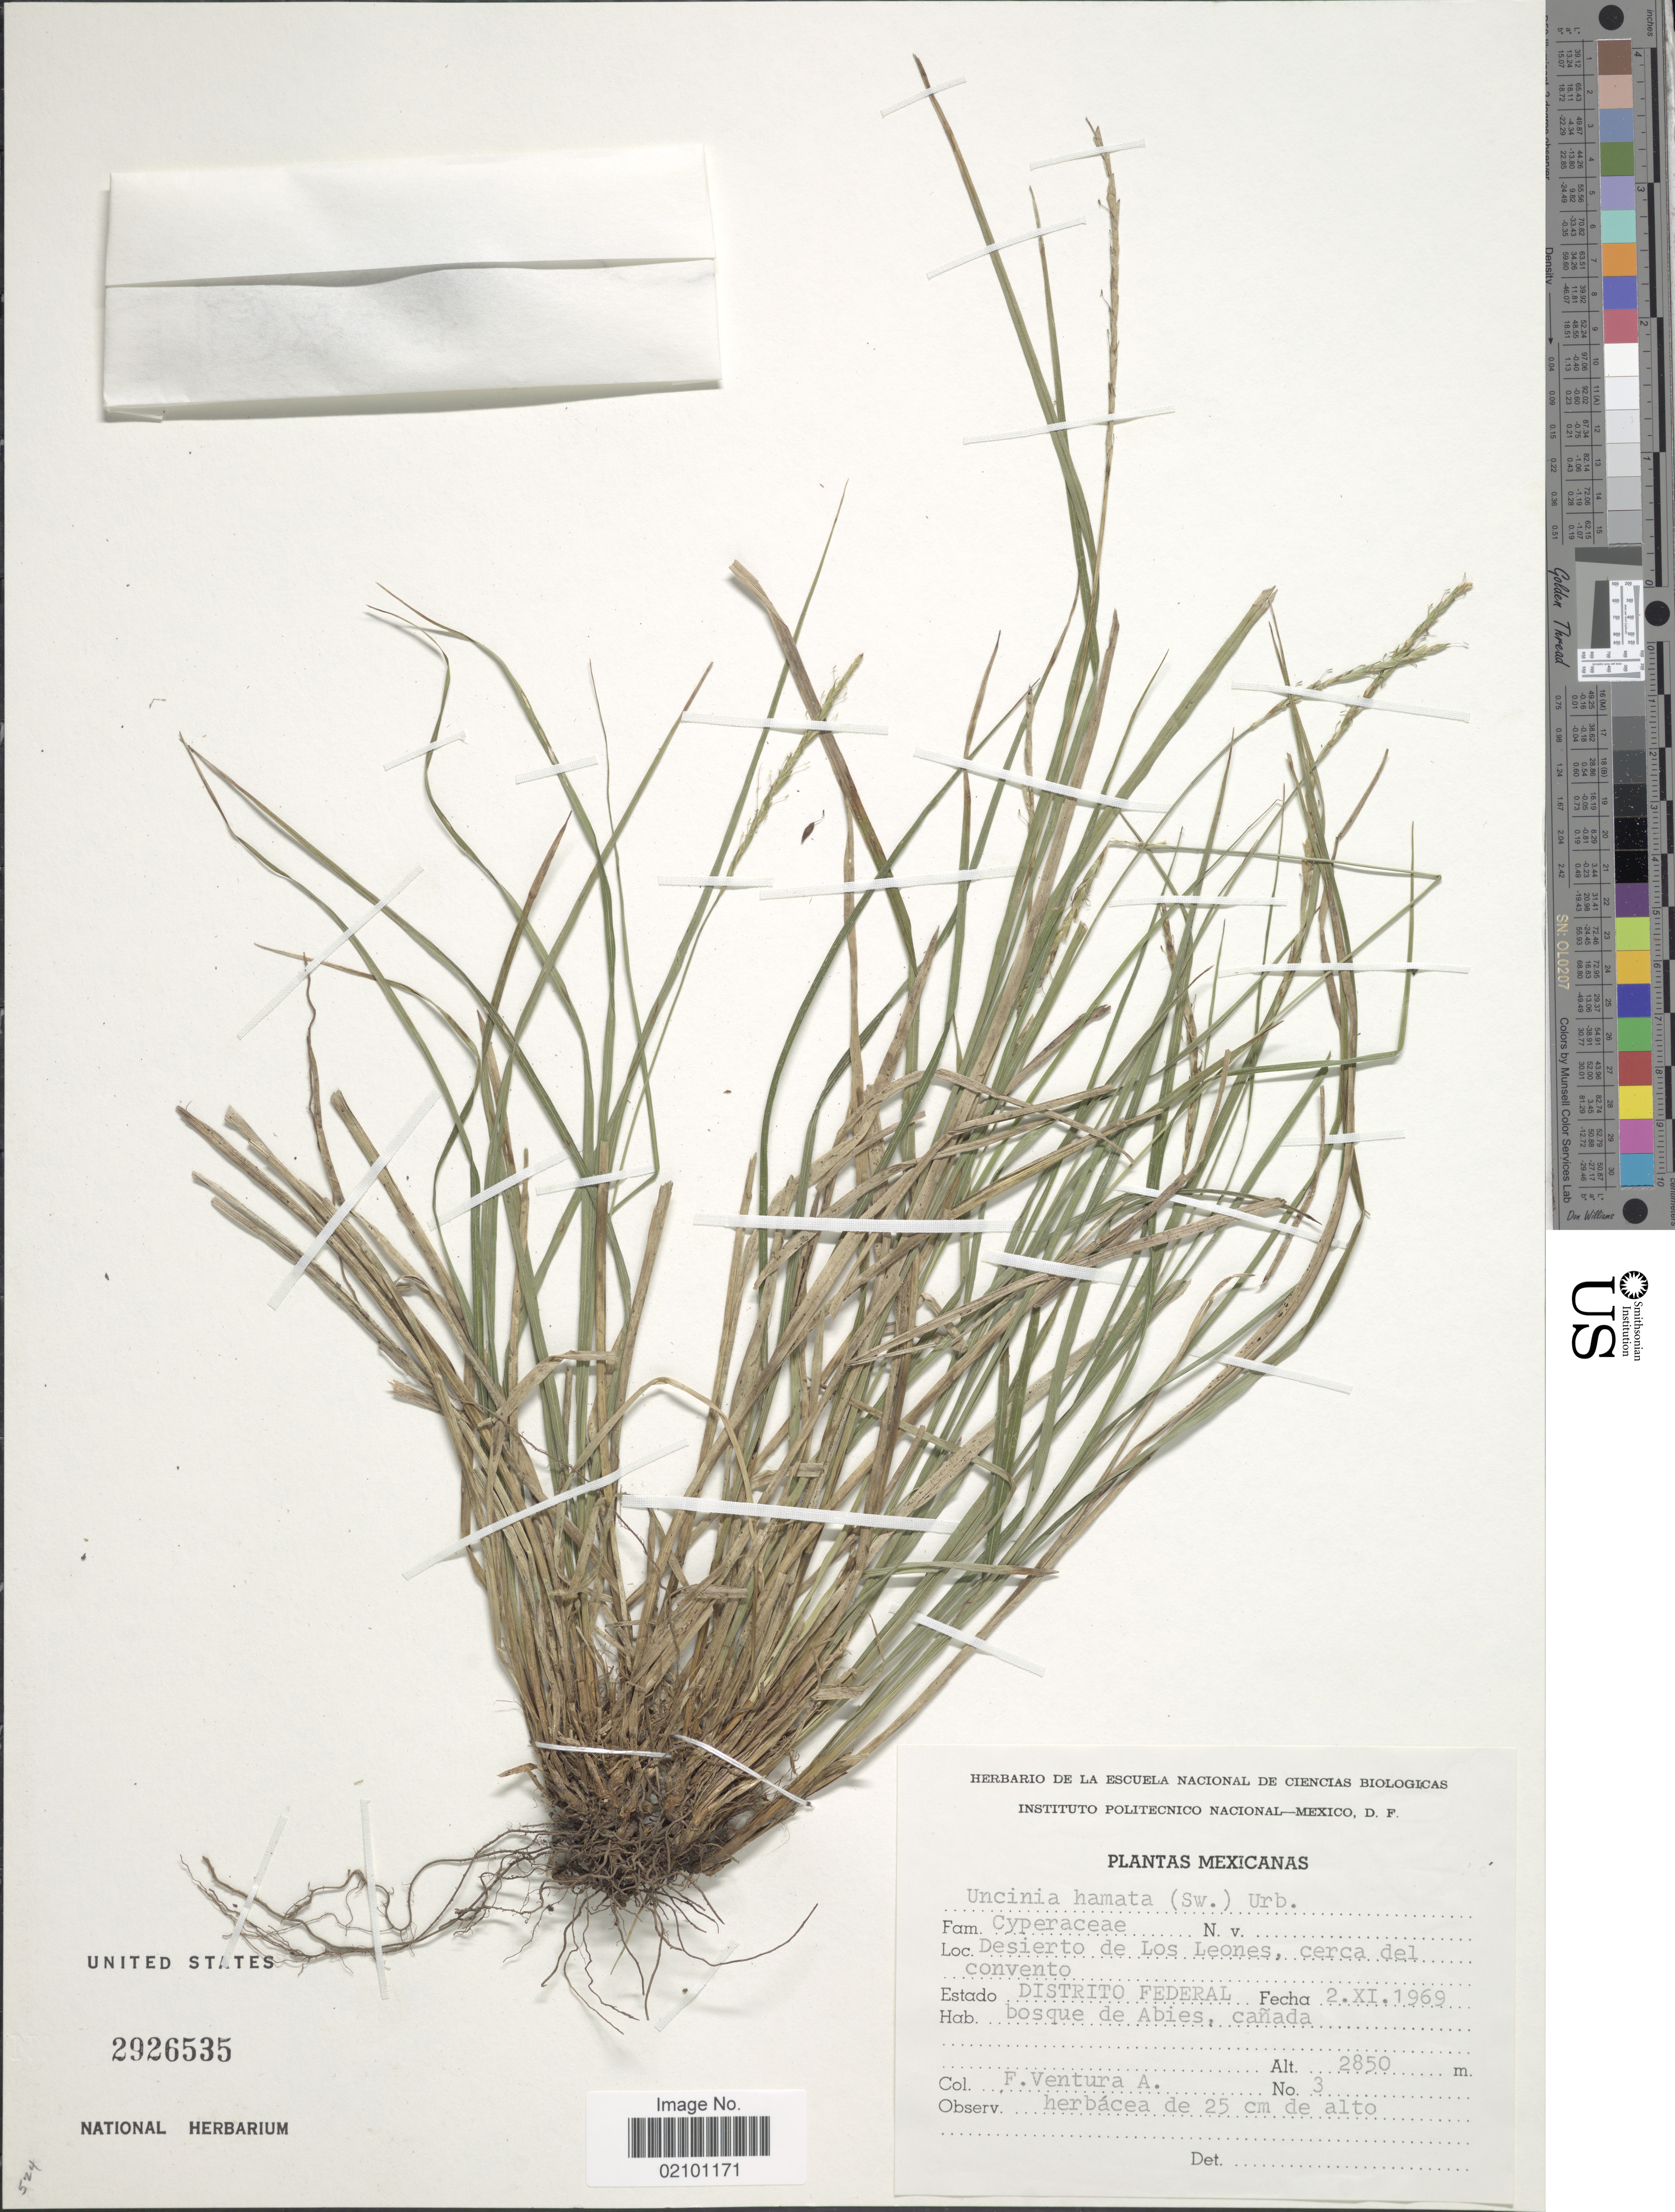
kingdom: Plantae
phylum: Tracheophyta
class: Liliopsida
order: Poales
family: Cyperaceae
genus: Carex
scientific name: Carex hamata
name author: Sw.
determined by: Jimnéz-Mejias, Pedro, (UPOS), Universidad Pablo de Olavide (SPAIN)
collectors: F. Ventura A.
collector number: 3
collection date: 1969-11-02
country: Mexico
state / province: Distrito Federal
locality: Desierto de Los Leones, cerca del convento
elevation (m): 2850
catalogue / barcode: US 2926535